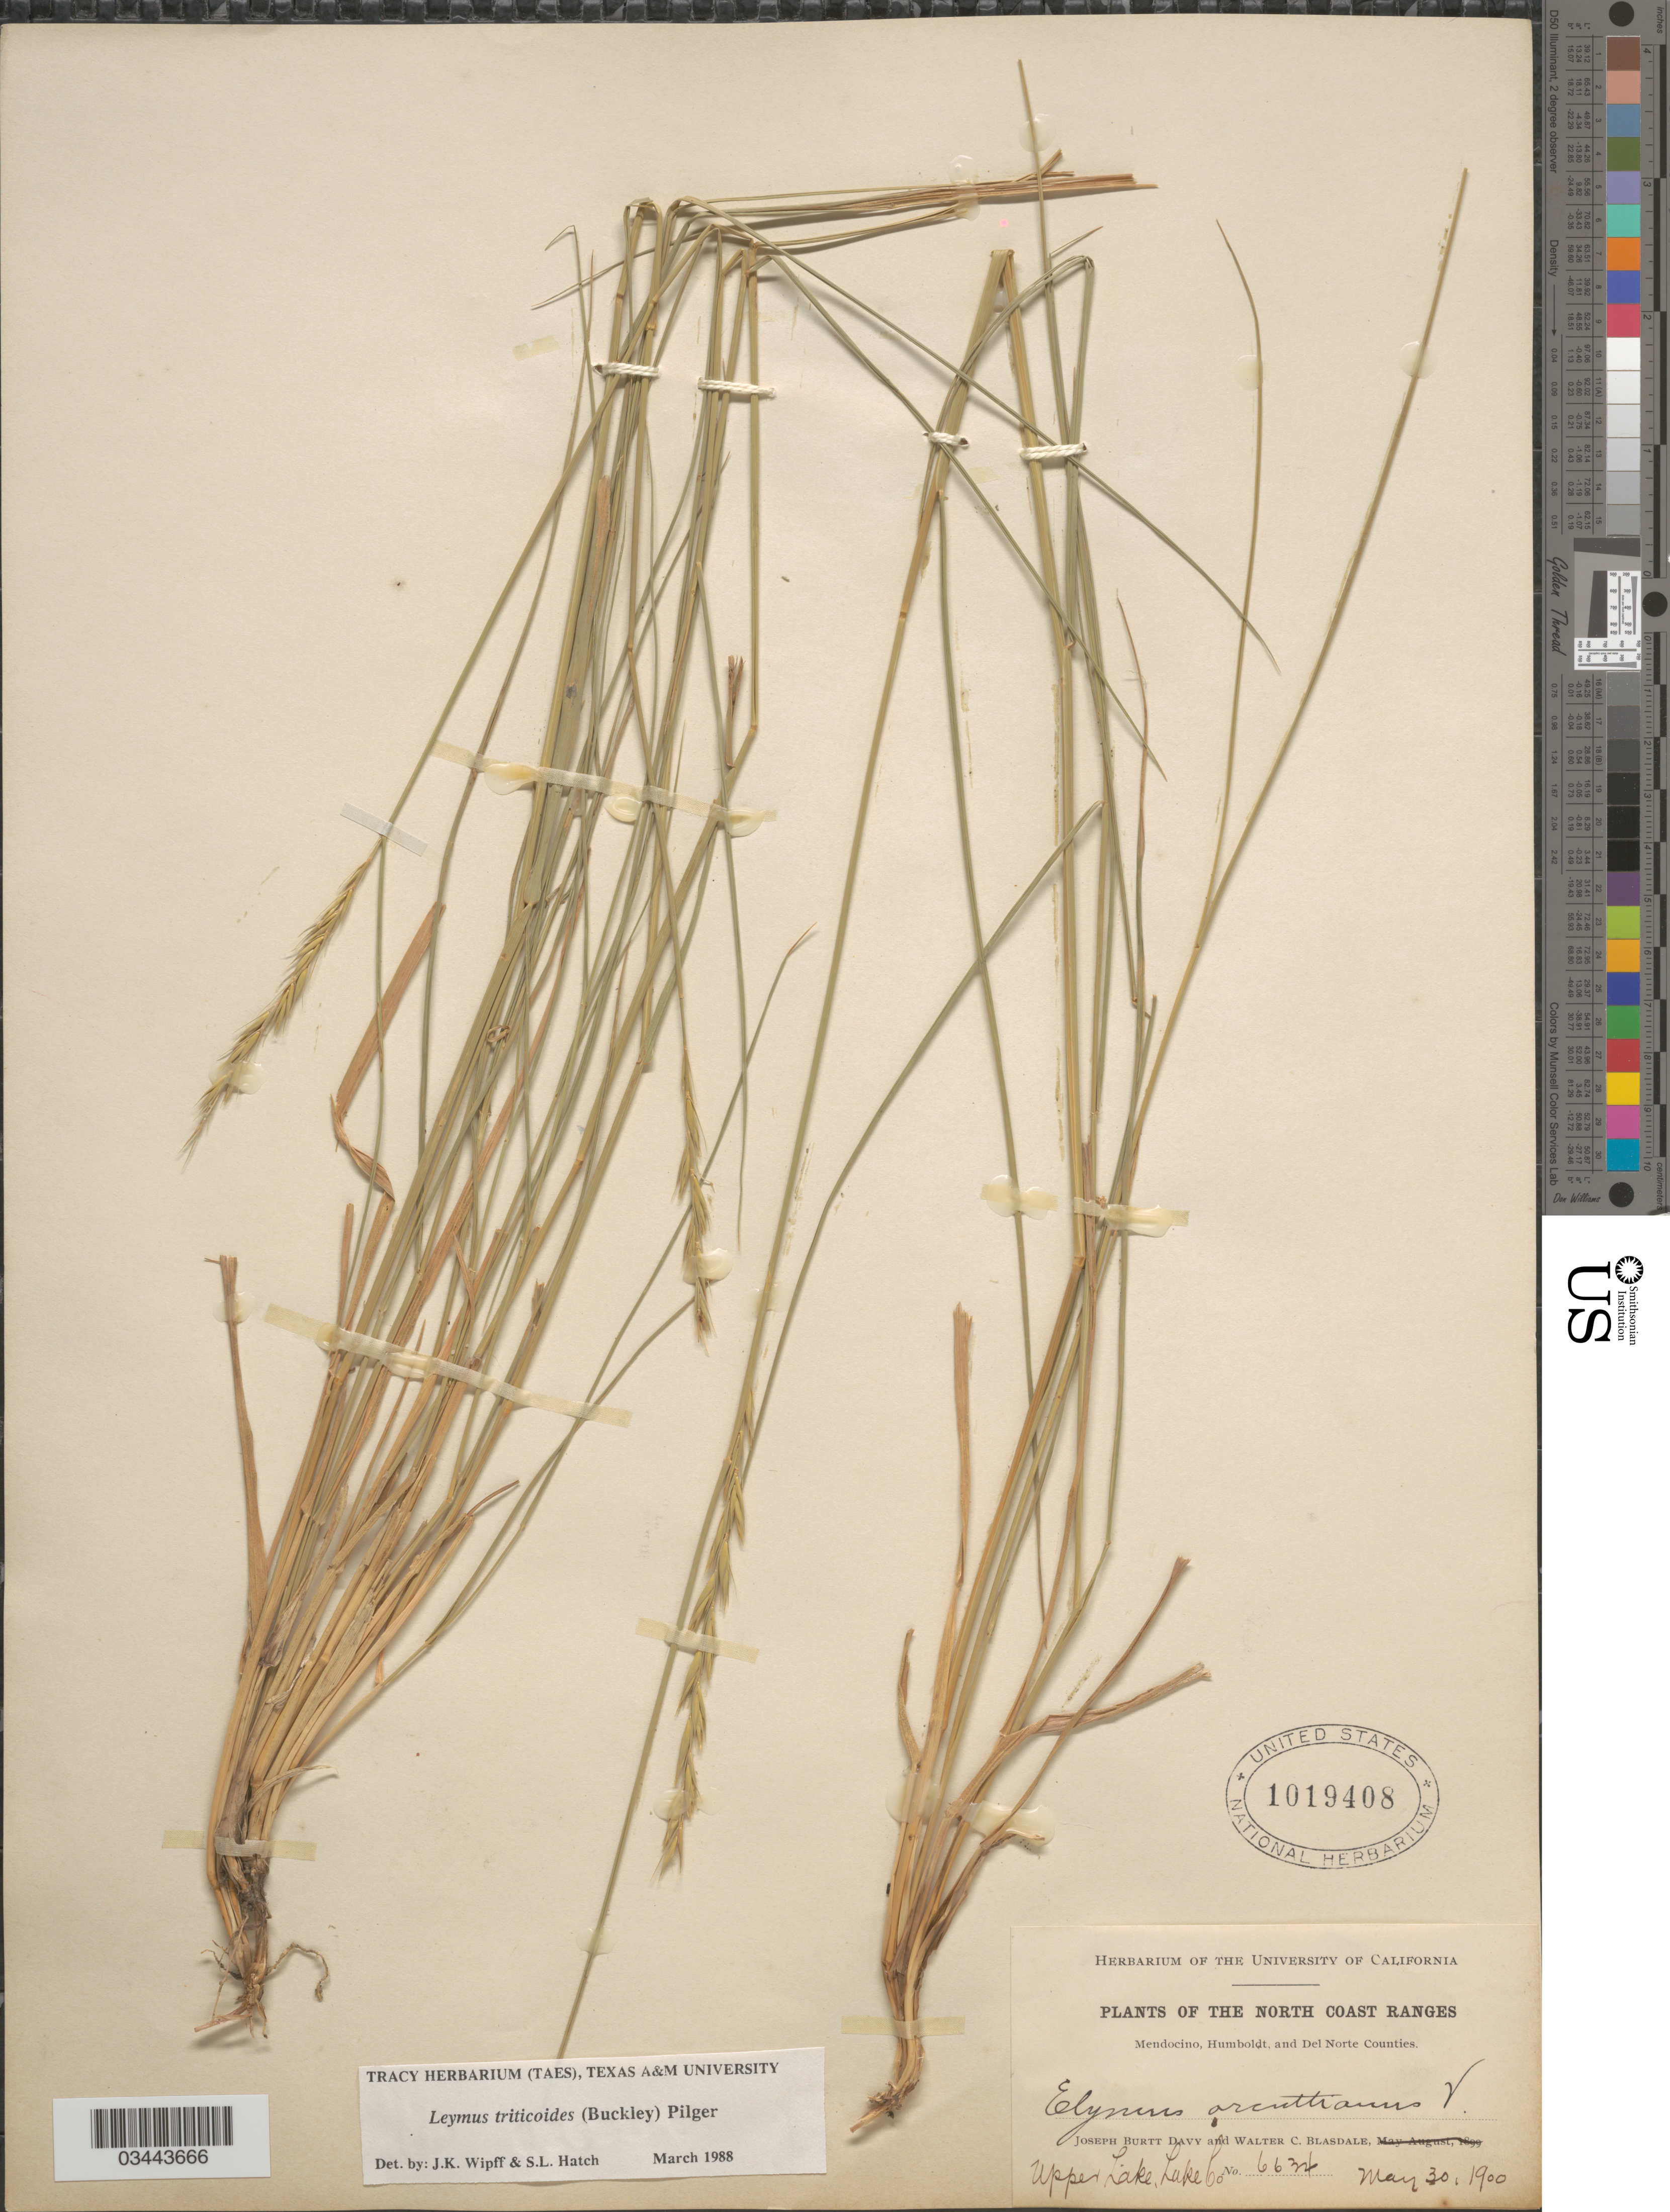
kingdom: Plantae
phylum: Tracheophyta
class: Liliopsida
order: Poales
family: Poaceae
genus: Leymus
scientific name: Leymus triticoides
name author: (Buckley) Pilg.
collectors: J. Burtt Davy & W. Blasdale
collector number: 6634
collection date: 1900-05-30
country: United States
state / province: California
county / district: Mendocino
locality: The North Coast Ranges. Mendocino, Humboldt, and Del Norte Counties. Upper Lake, Lake Co.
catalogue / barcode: US 1019408